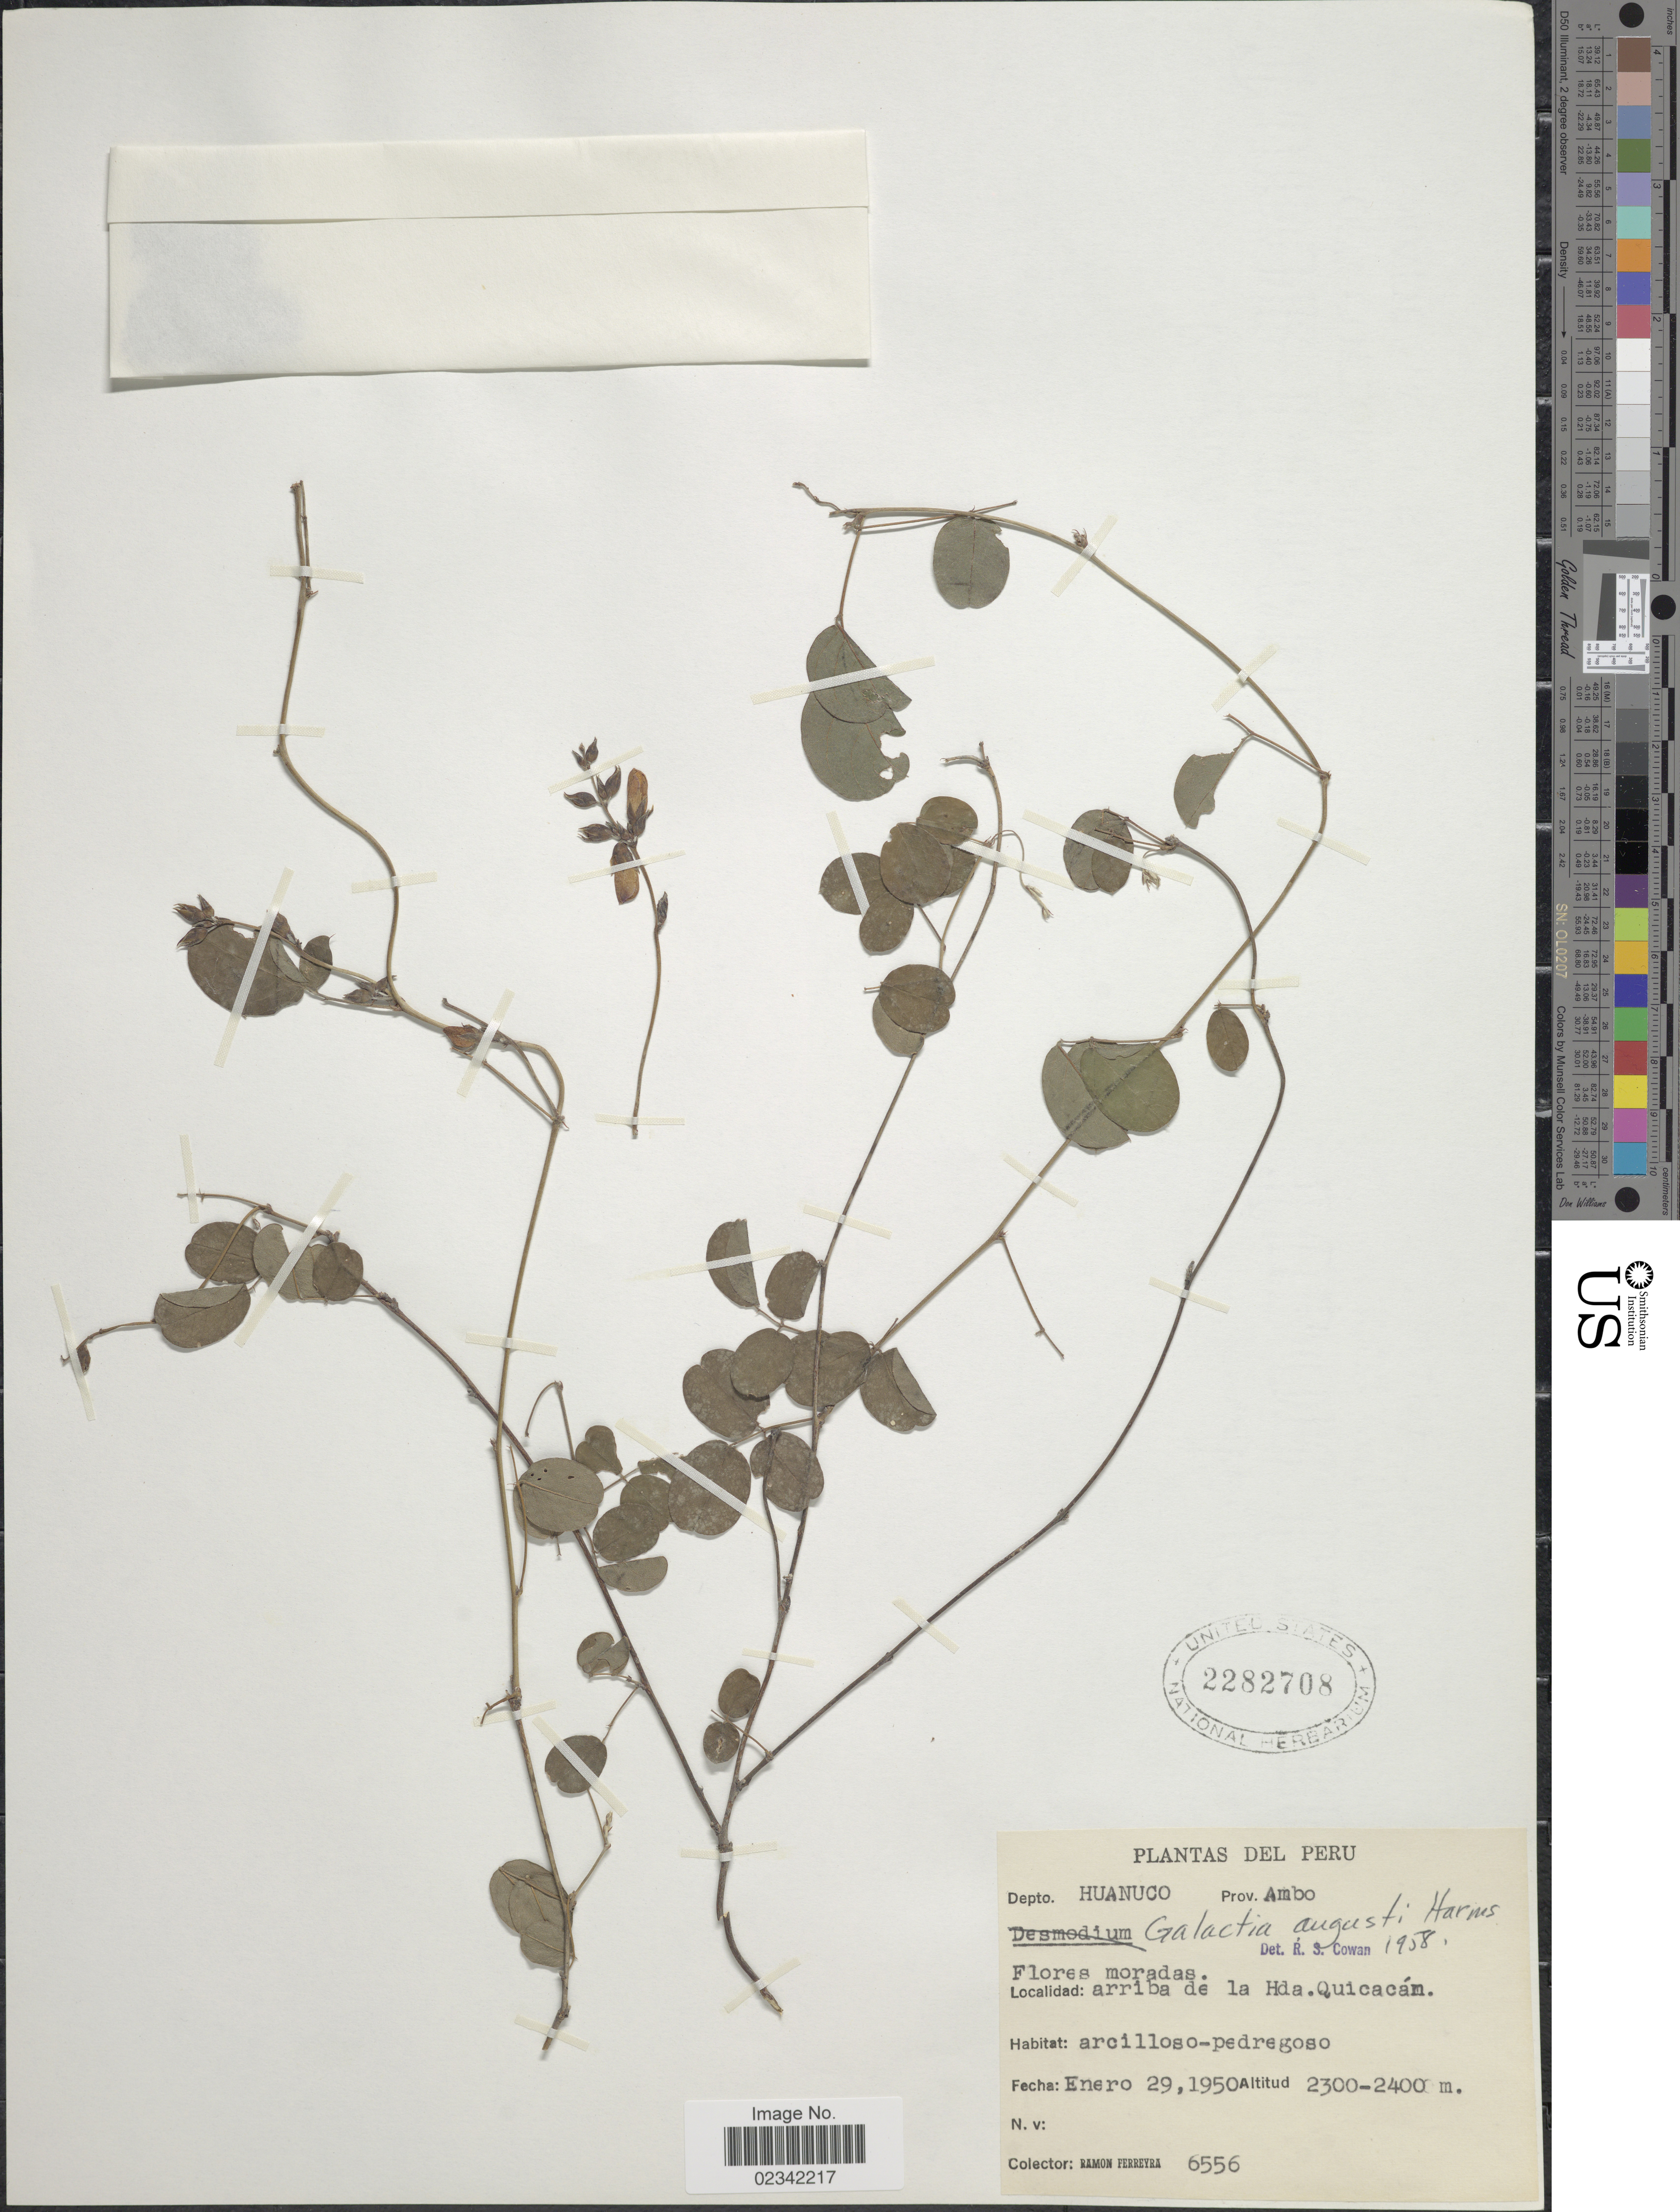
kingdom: Plantae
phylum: Tracheophyta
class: Magnoliopsida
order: Fabales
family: Fabaceae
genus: Galactia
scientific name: Galactia augusti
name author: Harms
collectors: R. A. Ferreyra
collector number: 6556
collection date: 1950-01-29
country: Peru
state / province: Huánuco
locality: Depto. Huanuco, Prov. Ambo, aariba de la Hda. Quicacan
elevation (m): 2300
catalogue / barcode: US 2282708